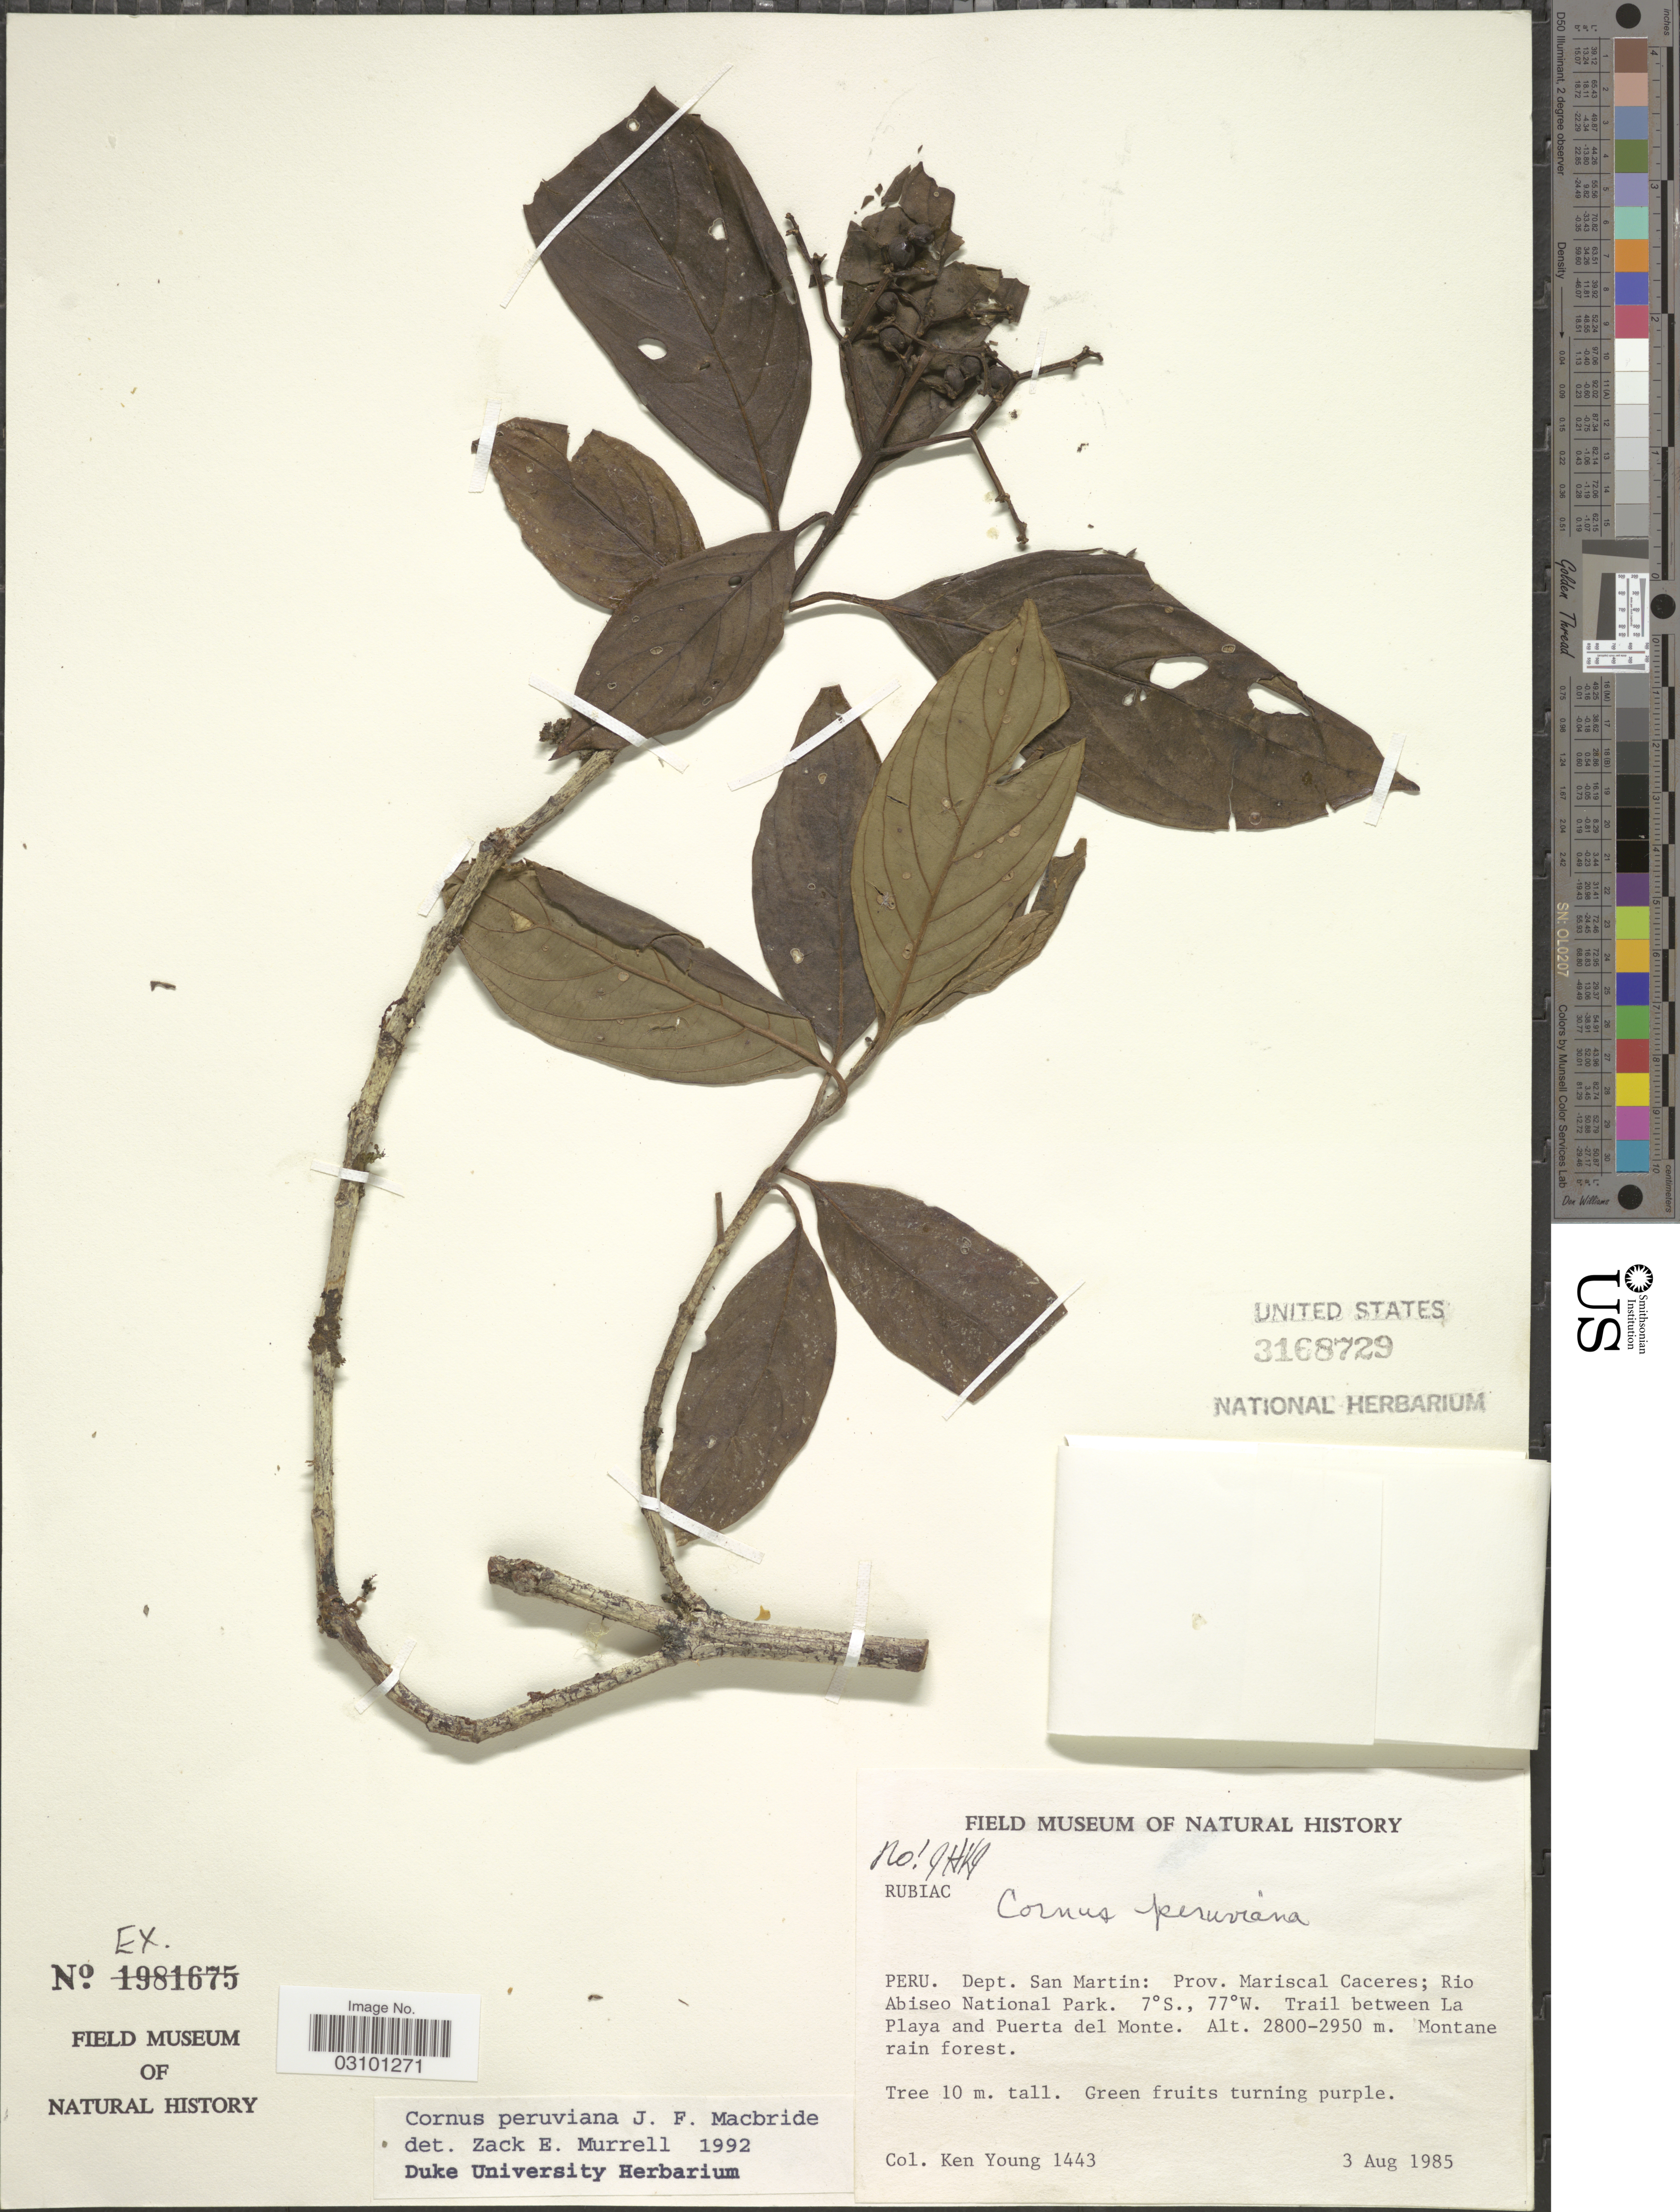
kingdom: Plantae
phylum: Tracheophyta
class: Magnoliopsida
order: Cornales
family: Cornaceae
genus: Cornus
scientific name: Cornus peruviana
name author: J.F. Macbr.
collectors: K. Young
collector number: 1443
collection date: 1985-08-03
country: Peru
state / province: San Martín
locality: Dept. San Martin: Prov. Mariscal Caceres; Rio Abiseo National Park. Trail between La Playa and Puerta del Monte.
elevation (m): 2800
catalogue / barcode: US 3168729